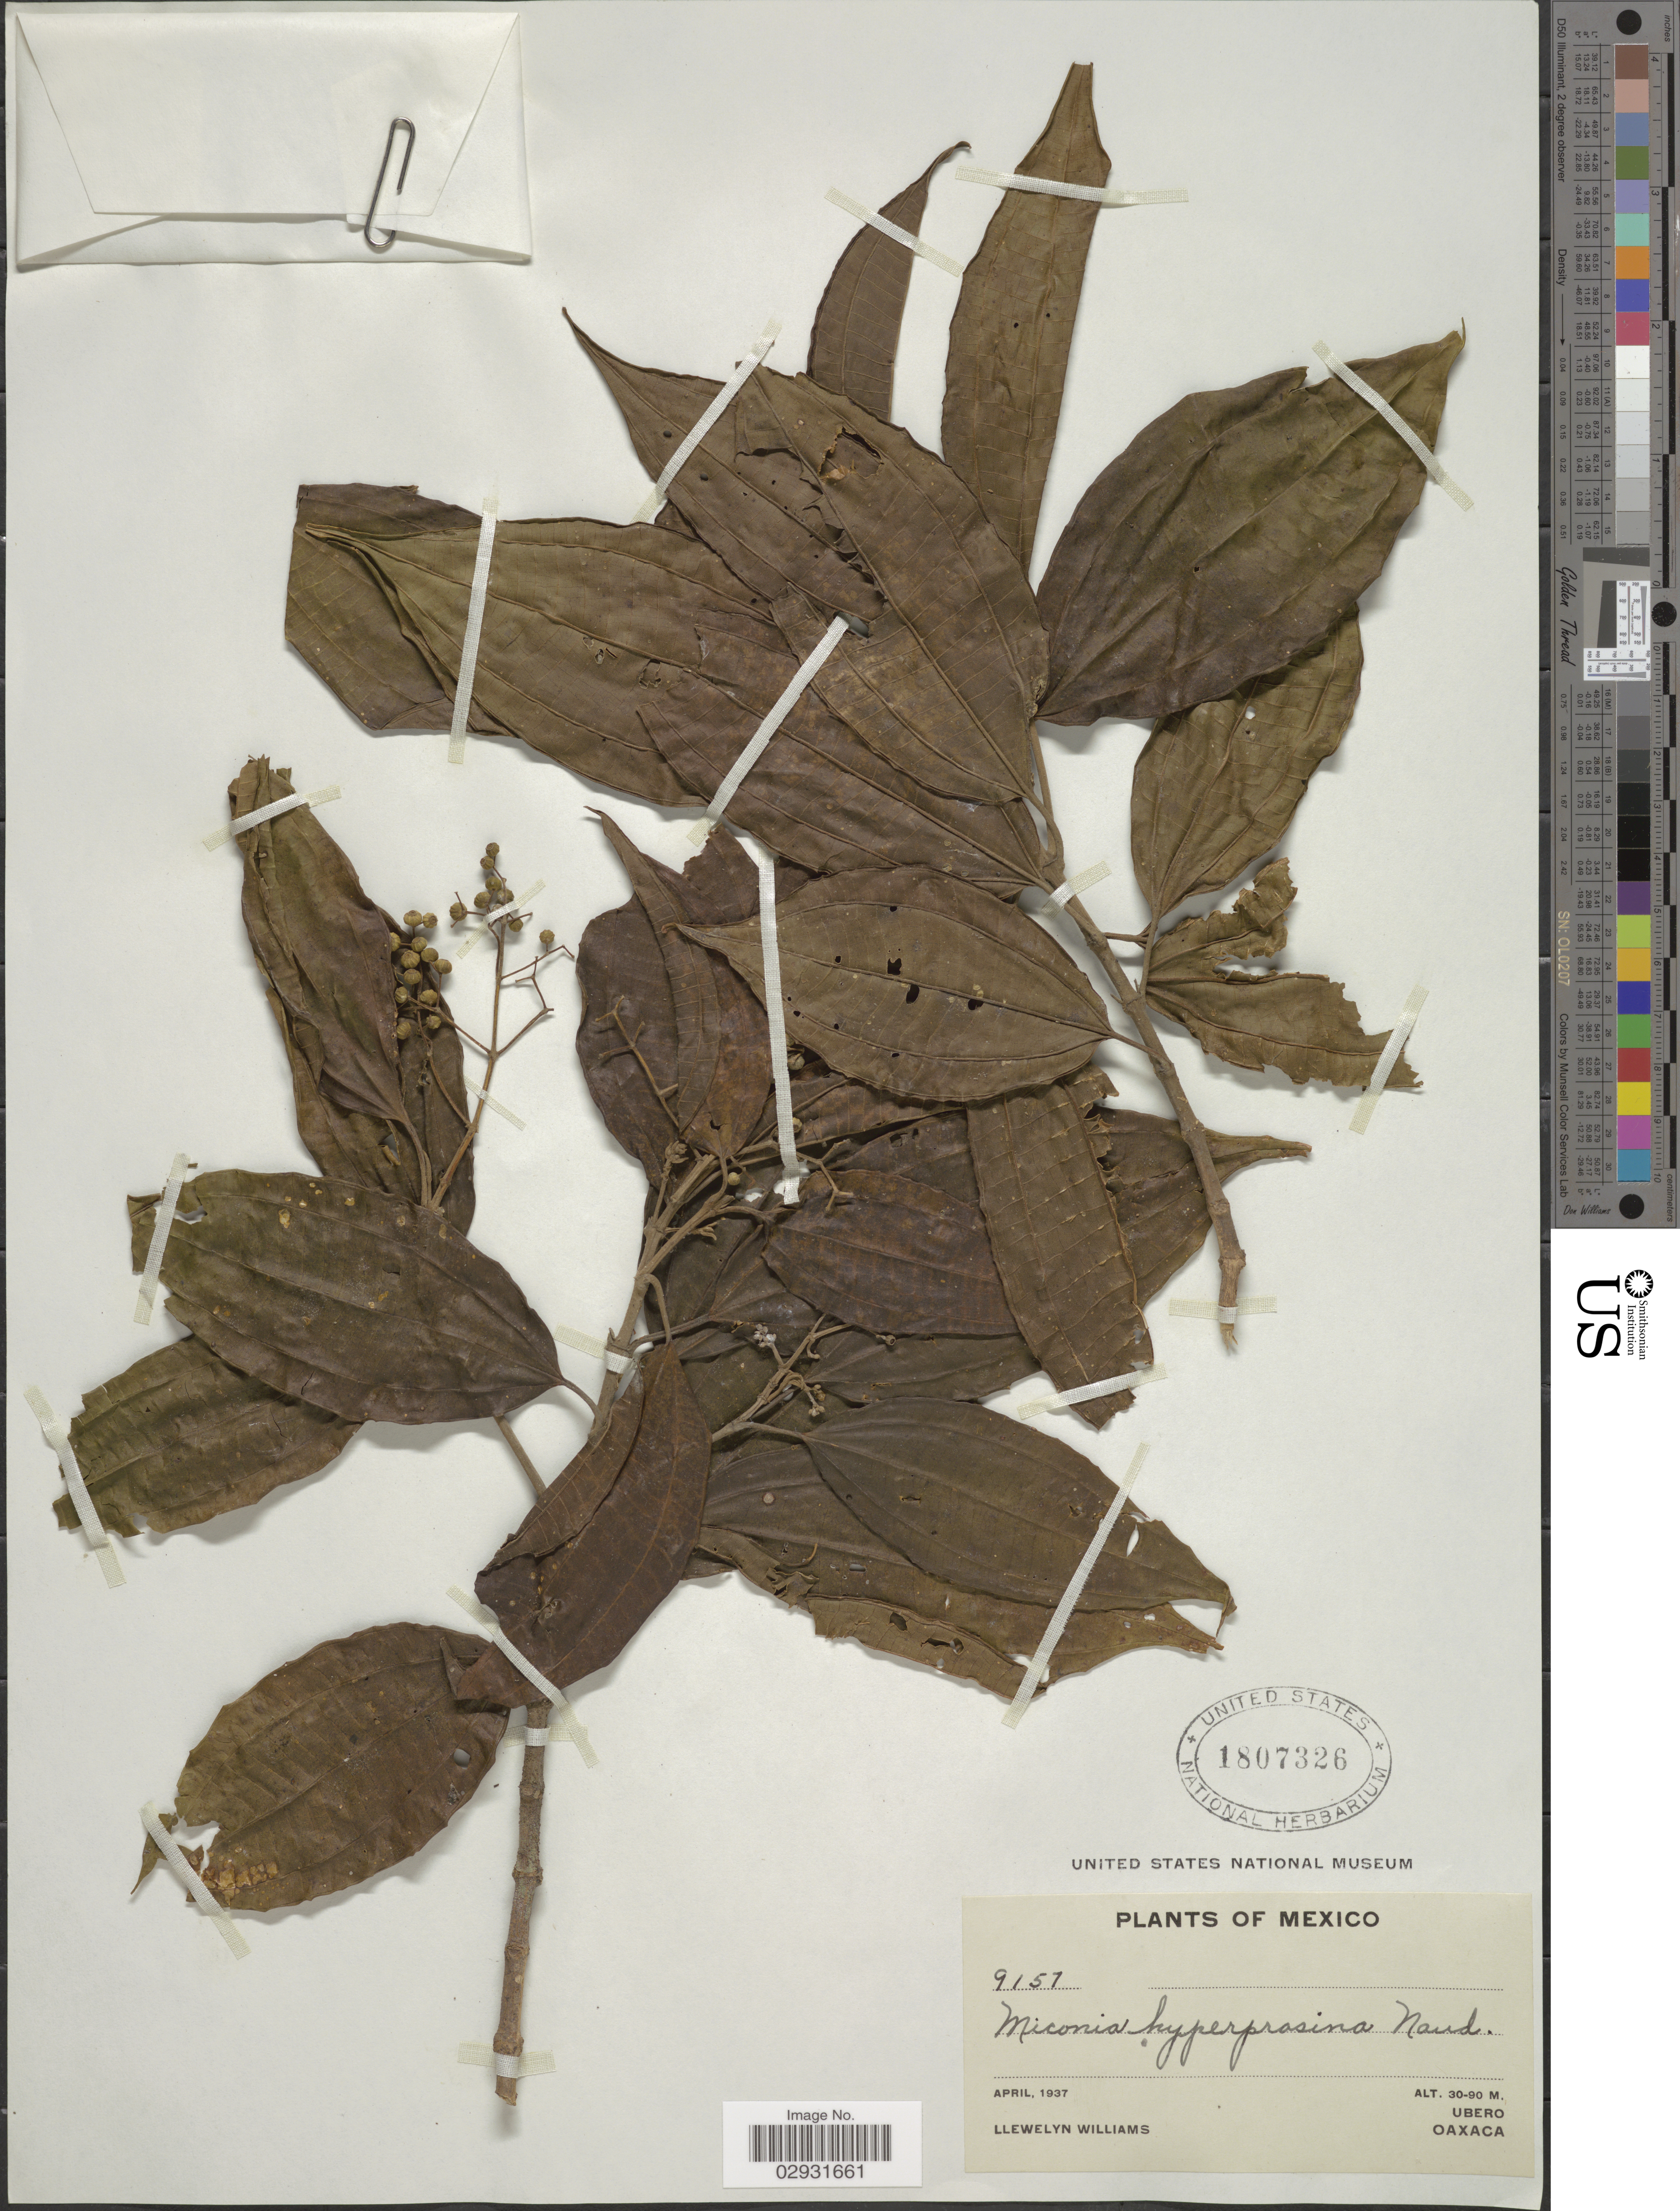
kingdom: Plantae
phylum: Tracheophyta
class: Magnoliopsida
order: Myrtales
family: Melastomataceae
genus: Miconia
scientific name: Miconia affinis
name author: DC.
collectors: Ll. Williams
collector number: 9151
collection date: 1937-04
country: Mexico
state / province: Oaxaca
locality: Ubero.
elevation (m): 30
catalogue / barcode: US 1807326